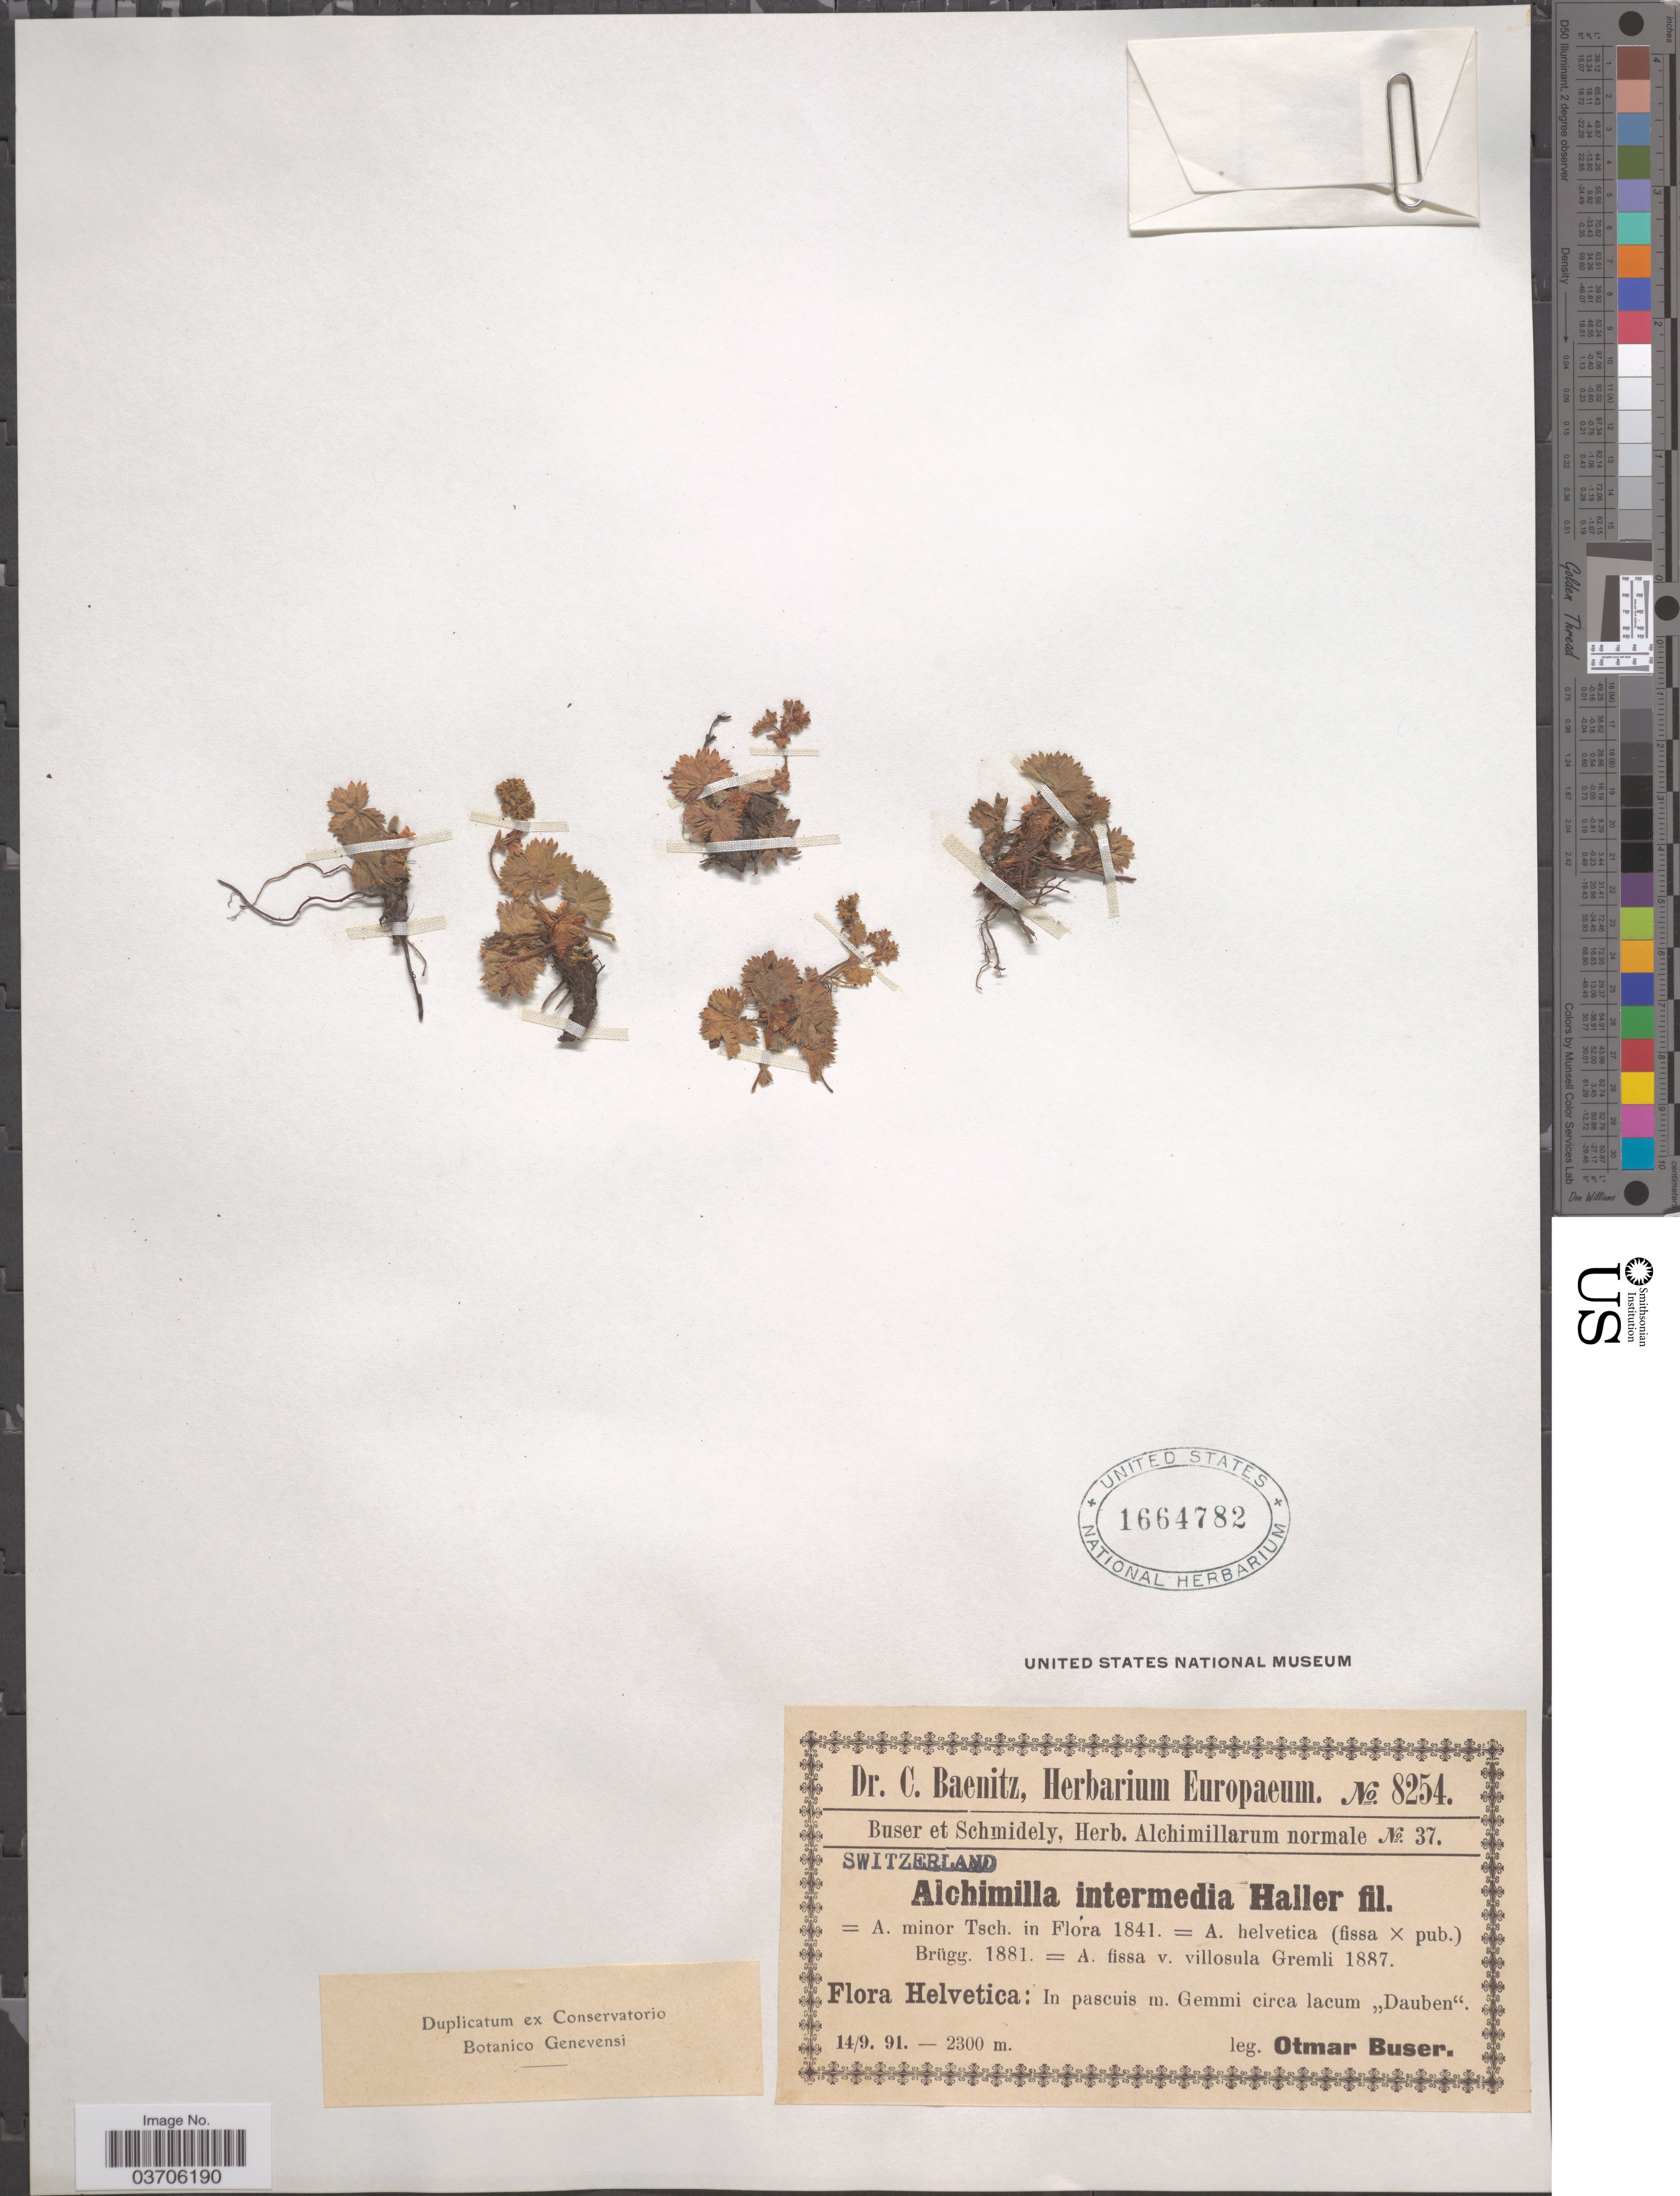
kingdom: Plantae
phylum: Tracheophyta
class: Magnoliopsida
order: Rosales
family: Rosaceae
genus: Alchemilla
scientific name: Alchemilla intermedia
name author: Clairv.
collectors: O. Buser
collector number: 8254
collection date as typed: Transcribed d/m/y: 14/9/91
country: Switzerland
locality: Helvetica: In pascuis m. Gemmi circa lacum "Dauben".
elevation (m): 2300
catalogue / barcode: US 1664782